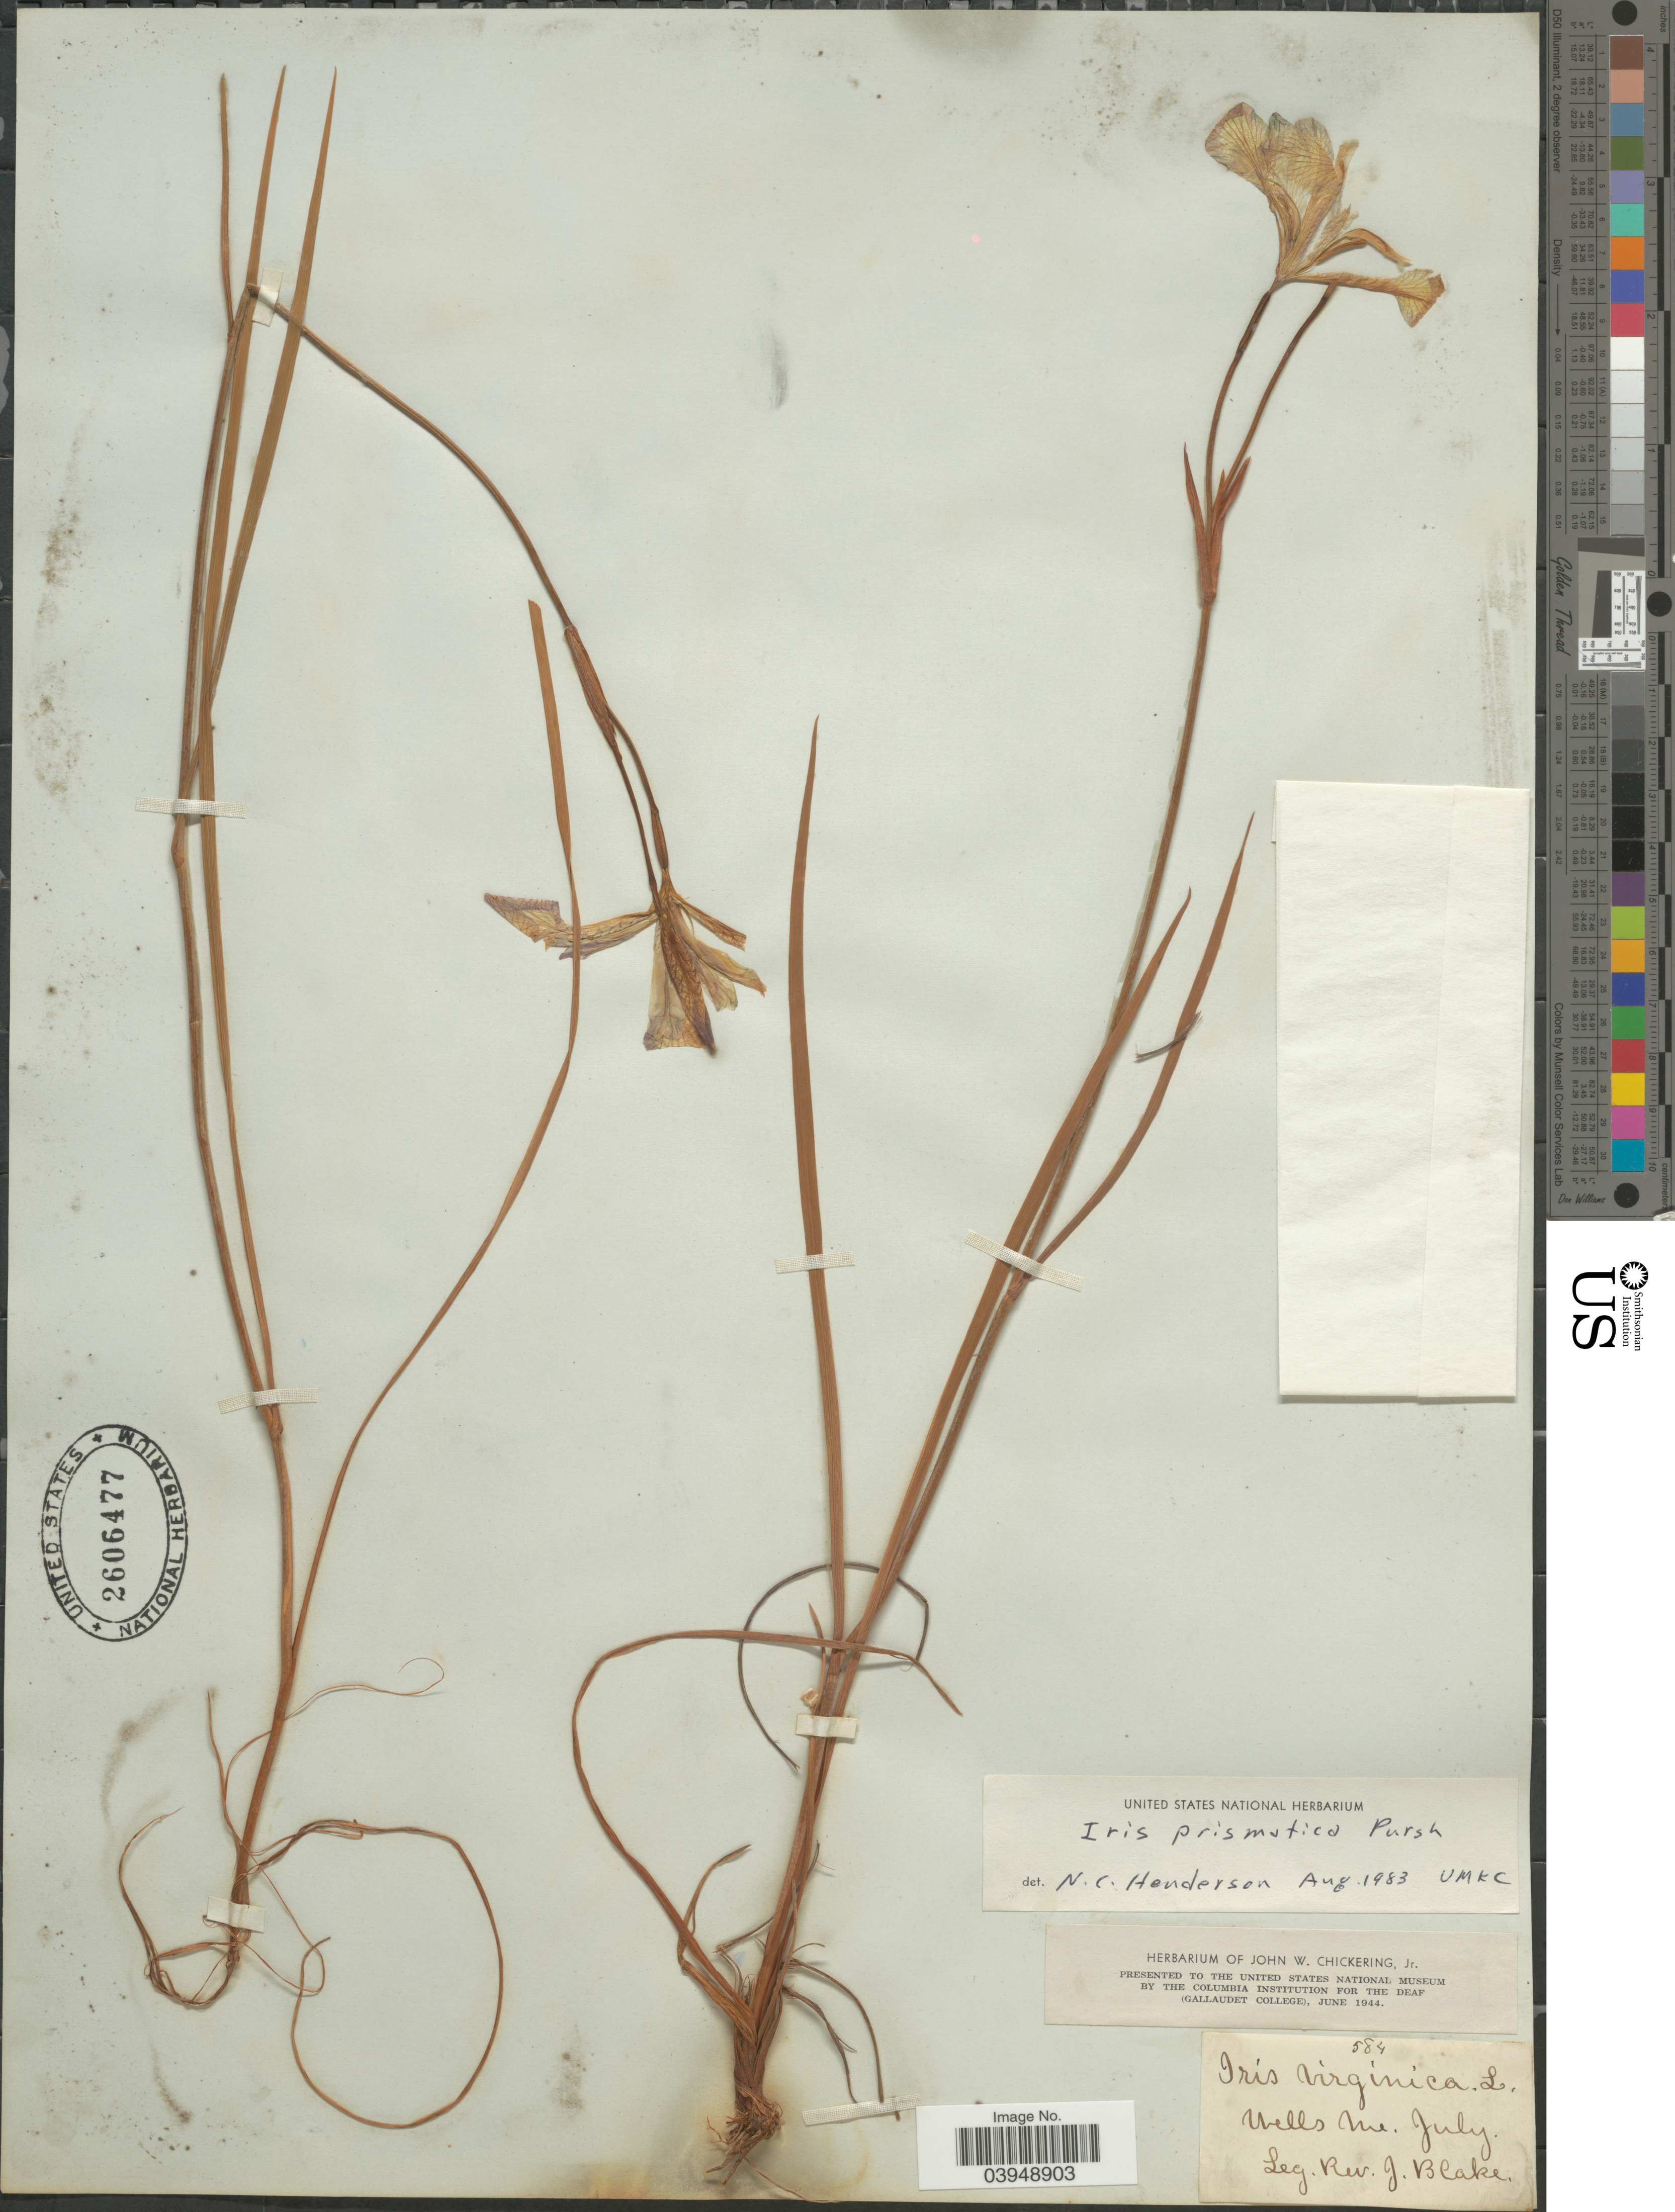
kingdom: Plantae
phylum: Tracheophyta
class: Liliopsida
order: Asparagales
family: Iridaceae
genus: Iris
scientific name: Iris prismatica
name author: Pursh ex Ker Gawl.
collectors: J. Blake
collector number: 584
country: United States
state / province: Maine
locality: Wells.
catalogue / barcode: US 2606477